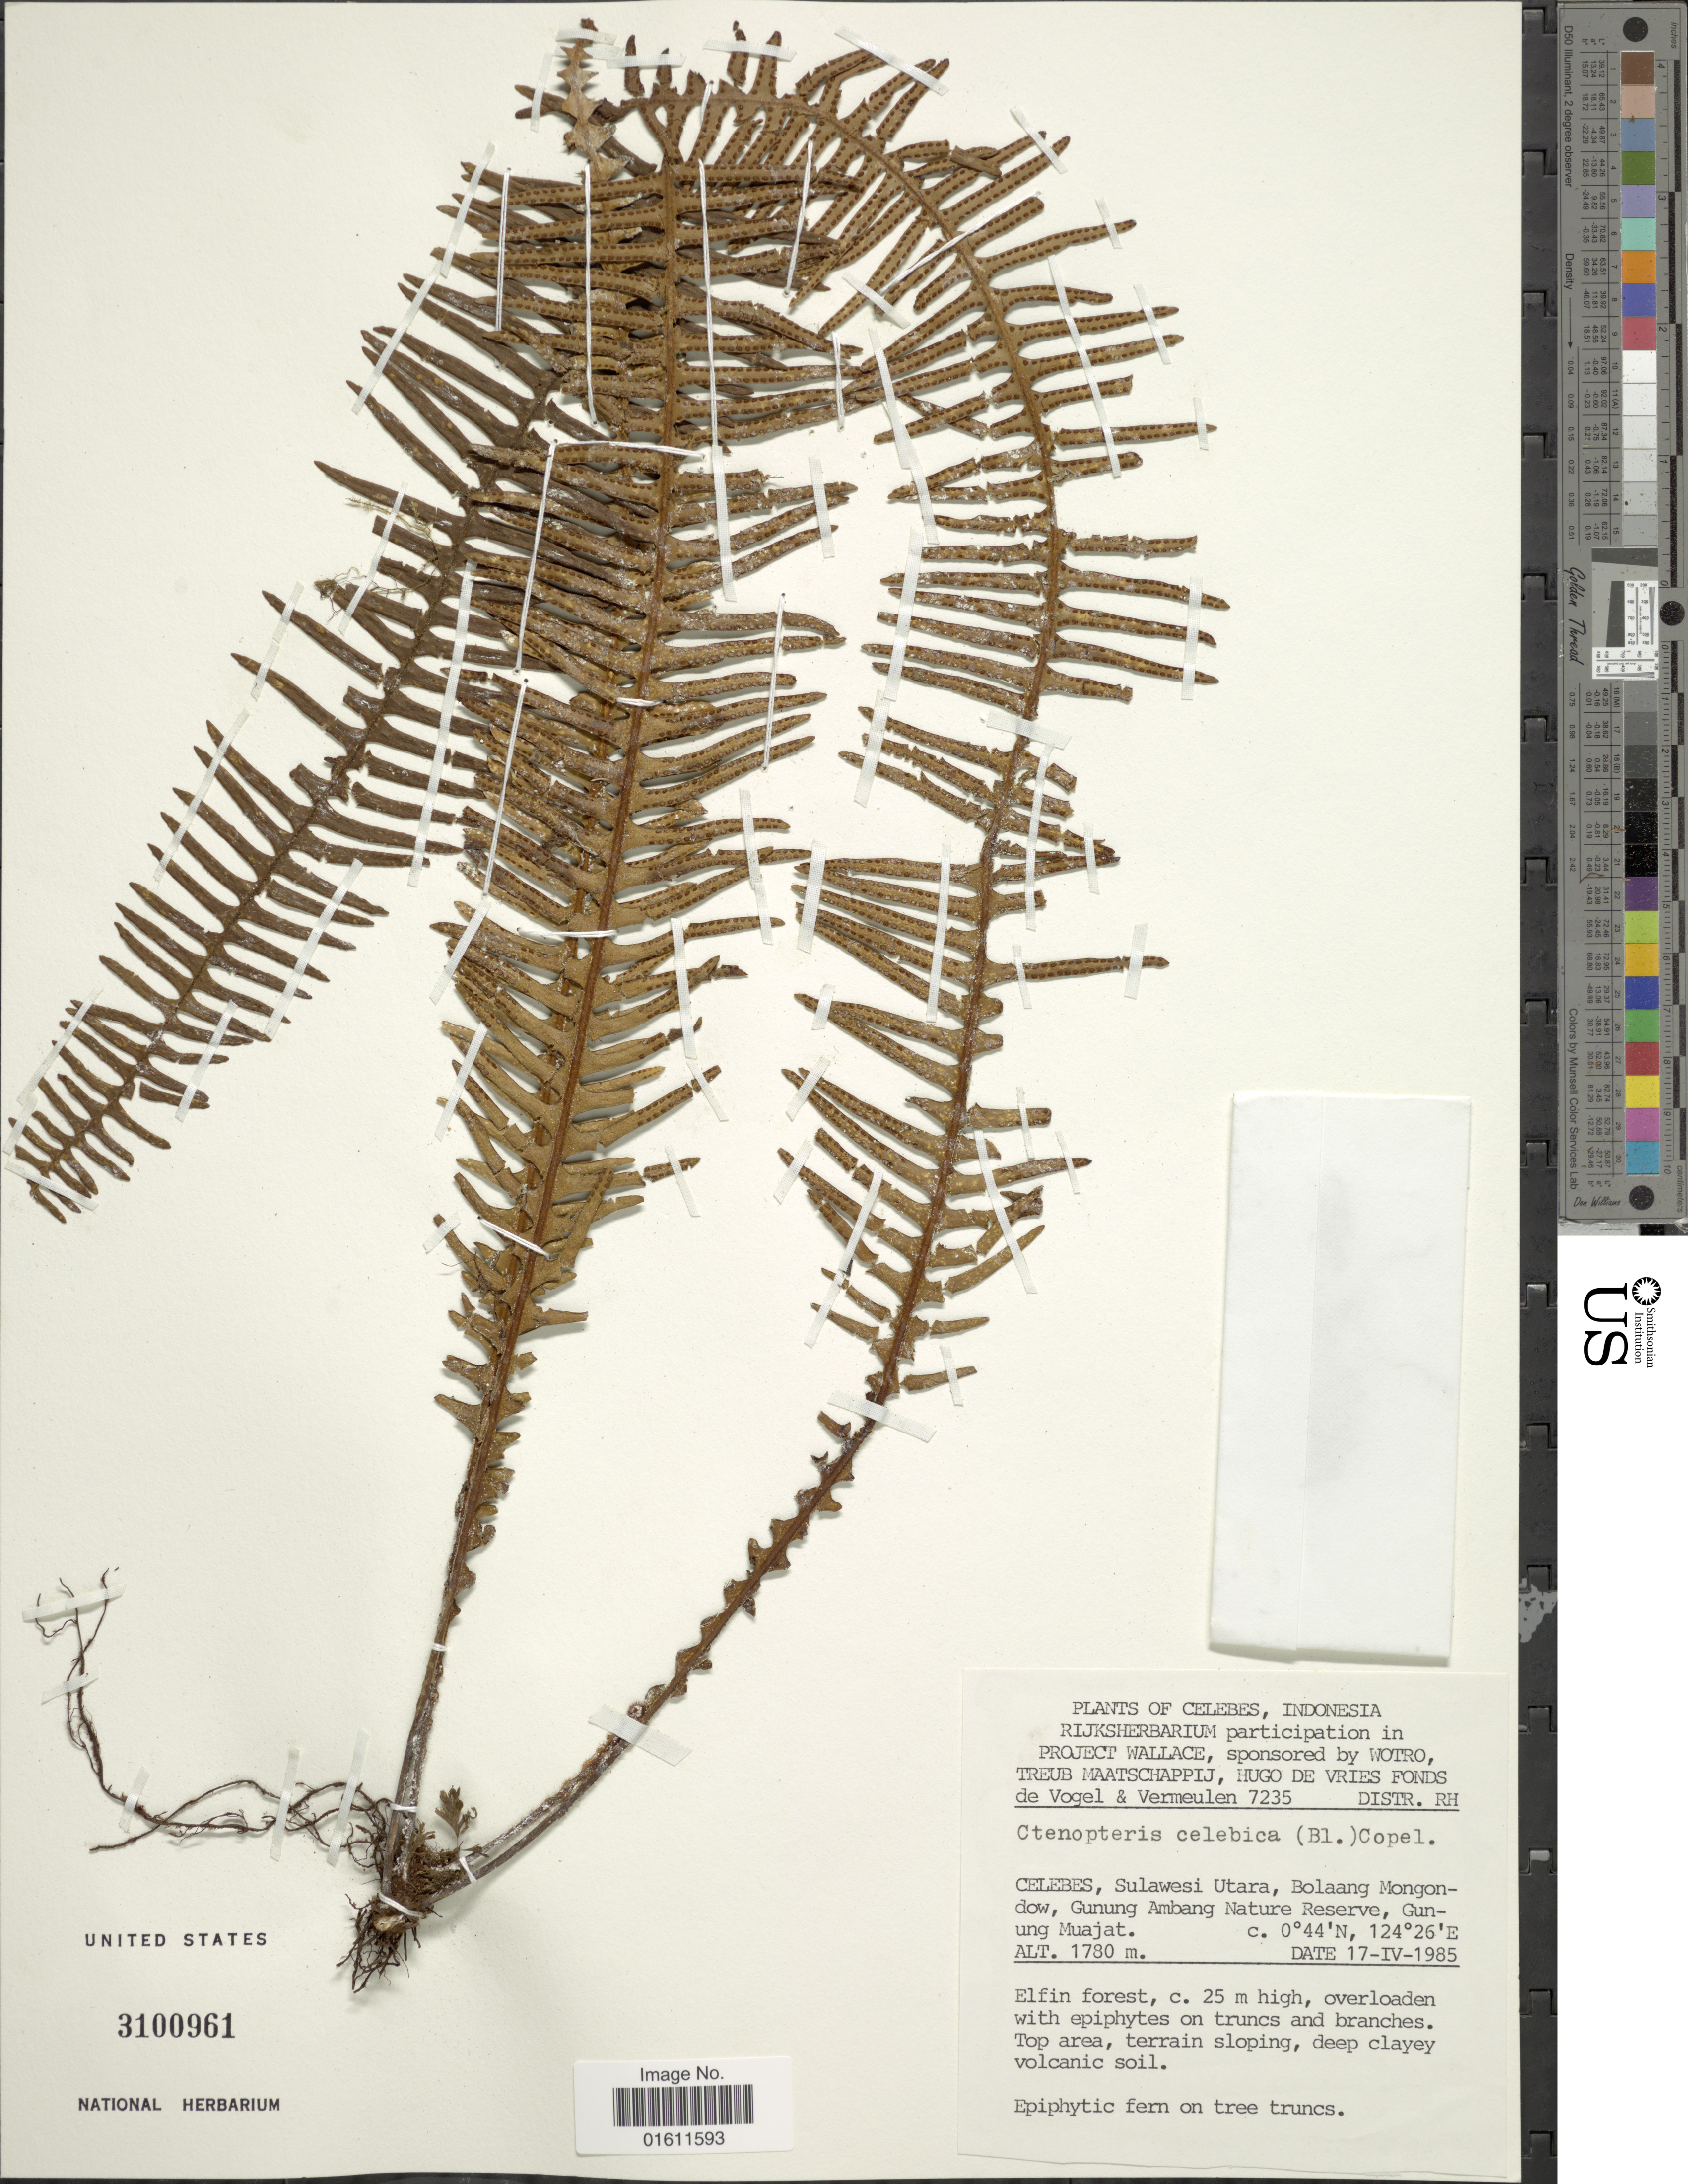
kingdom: Plantae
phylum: Tracheophyta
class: Polypodiopsida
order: Polypodiales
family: Polypodiaceae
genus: Prosaptia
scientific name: Prosaptia celebica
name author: (Blume) Tagawa & K. Iwats.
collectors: Vogel, -- & Vermeulen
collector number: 7235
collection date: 1985-04-17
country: Indonesia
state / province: Sulawesi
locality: Celebes, Sulawesi Utara, Bolaang Mongondow, Gunung Ambang Nature Reserve, Gunung Muajat.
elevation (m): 1780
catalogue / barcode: US 3100961